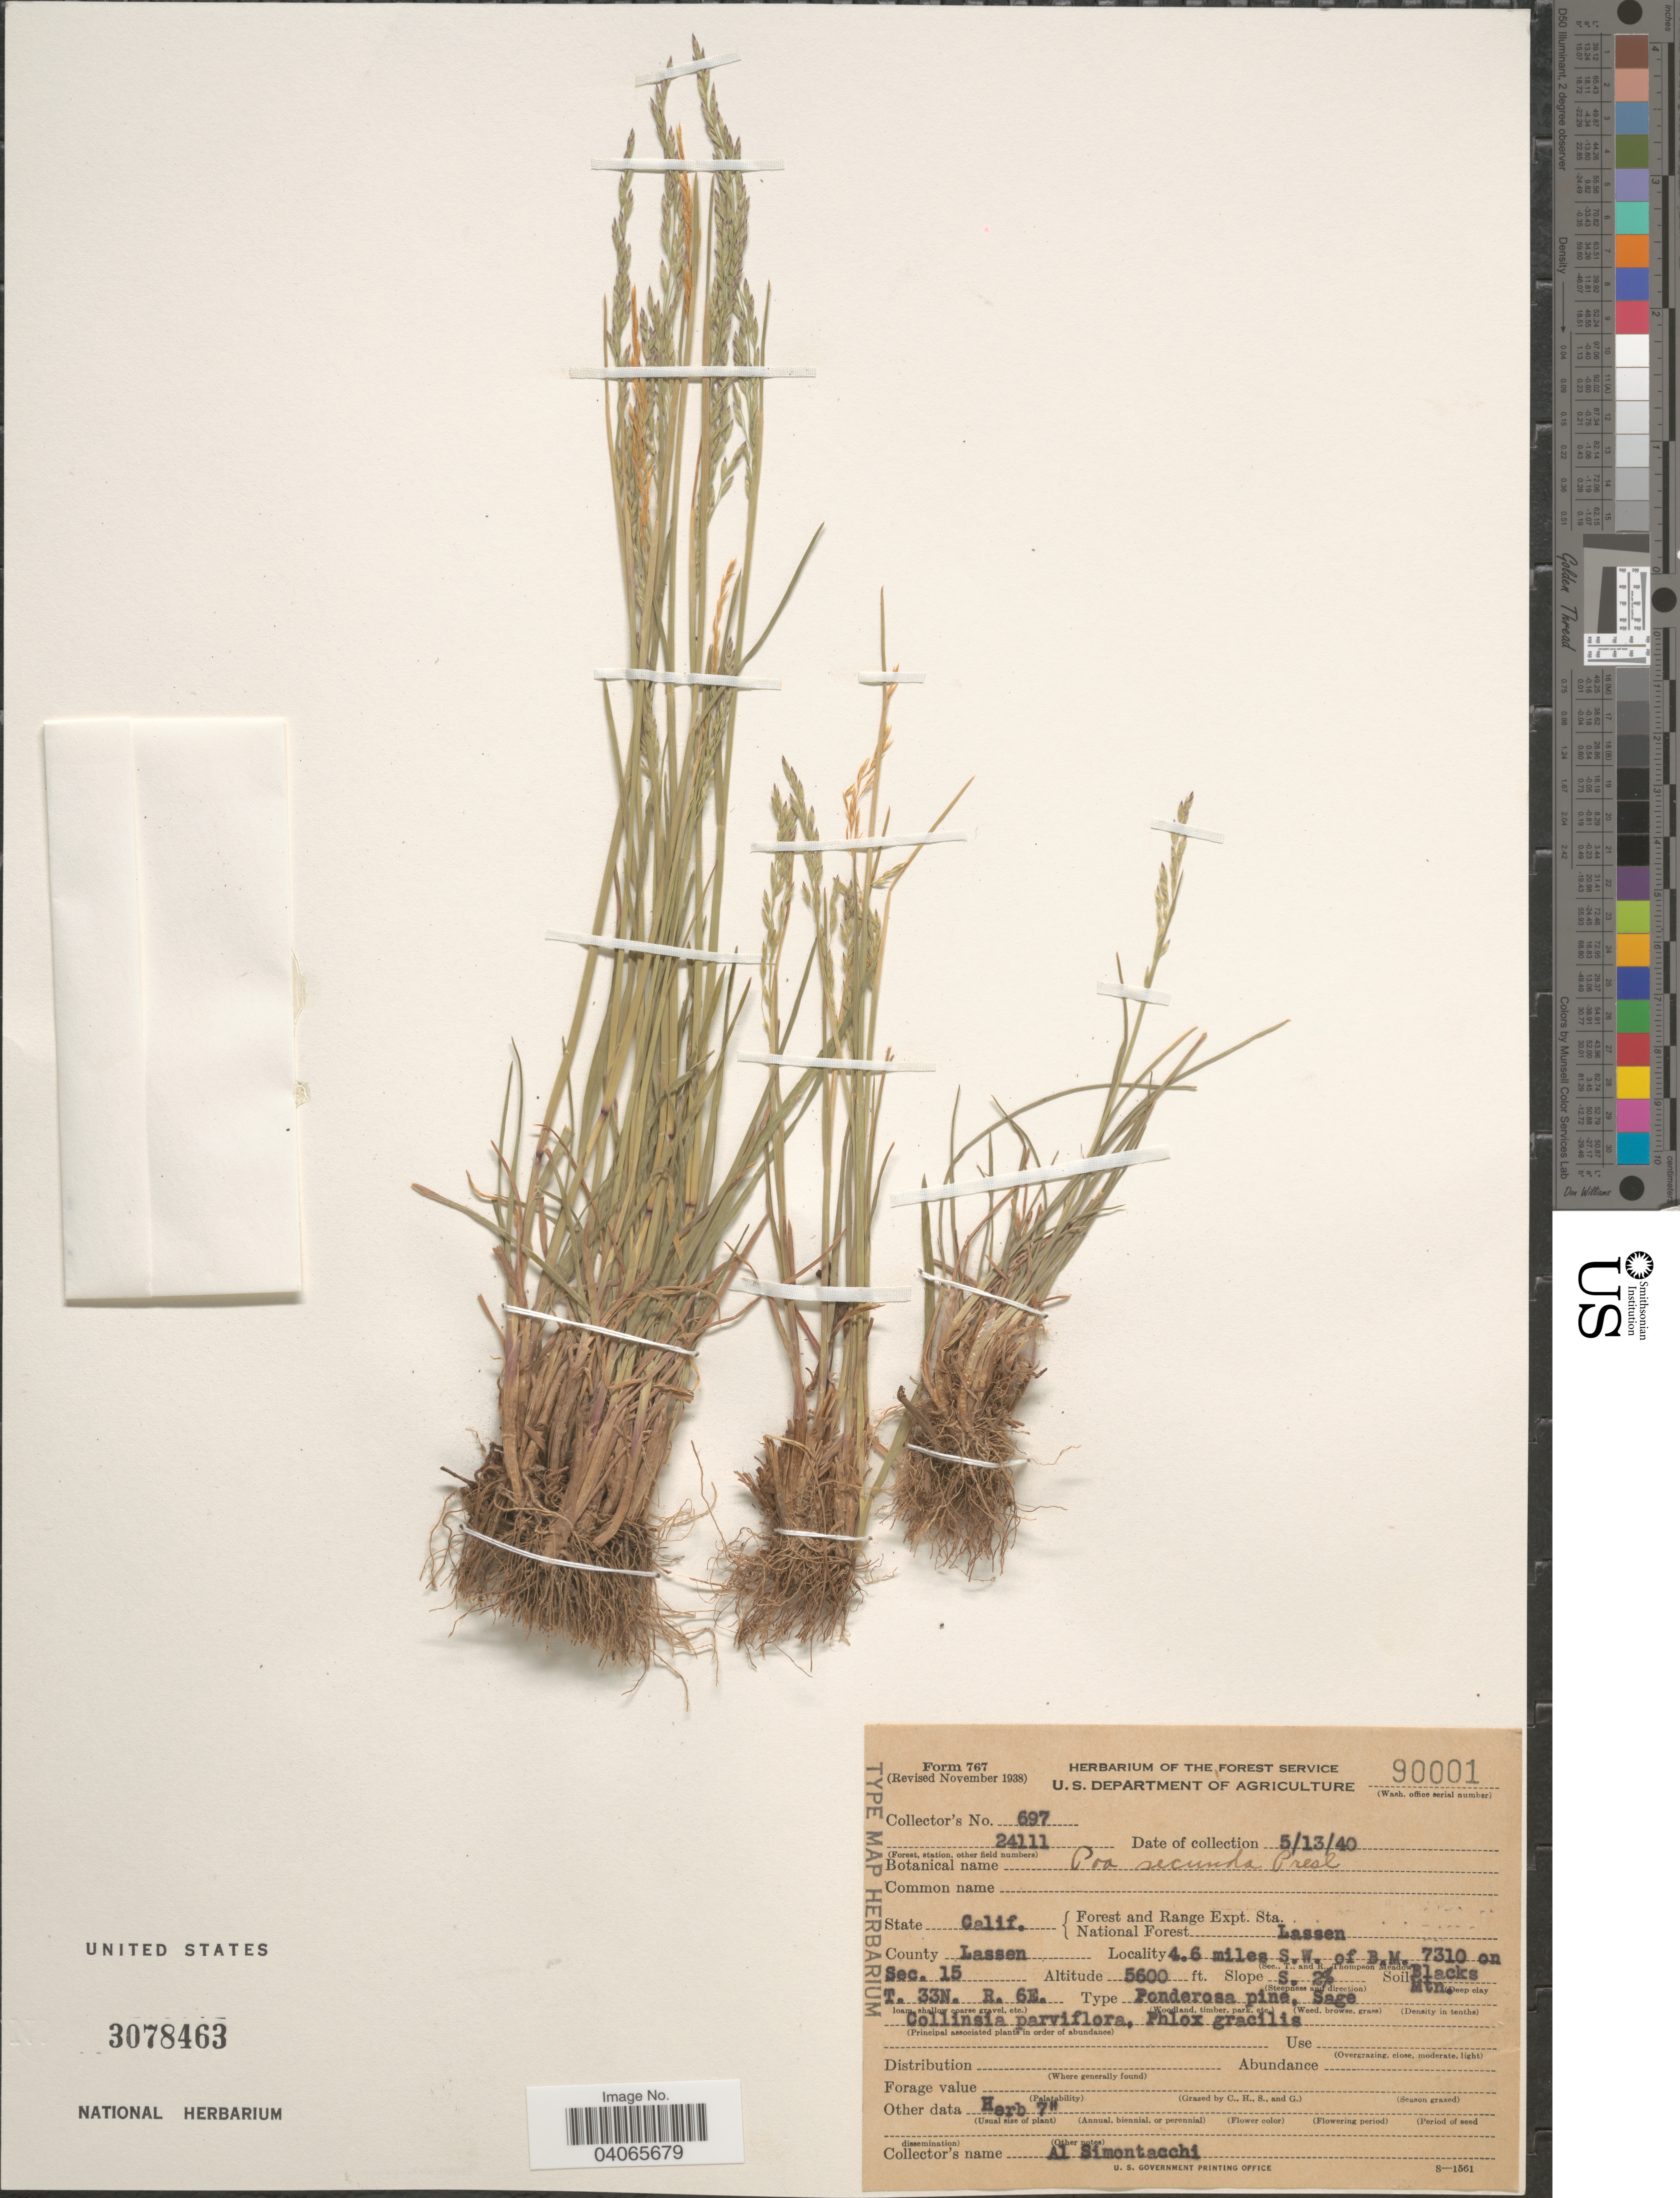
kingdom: Plantae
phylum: Tracheophyta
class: Liliopsida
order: Poales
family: Poaceae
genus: Poa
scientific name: Poa secunda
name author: J. Presl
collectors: Al Simontacchi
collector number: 697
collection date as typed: Transcribed d/m/y: 13/5/40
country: United States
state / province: California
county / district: Lassen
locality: Forest and Range Expt. Sta. National Forest Lassen. County Lassen. 4.6 miles S.W. of B.M. 7310 on Sec. 15 T. 33N. R. 6E.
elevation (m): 1707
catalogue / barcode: US 3078463